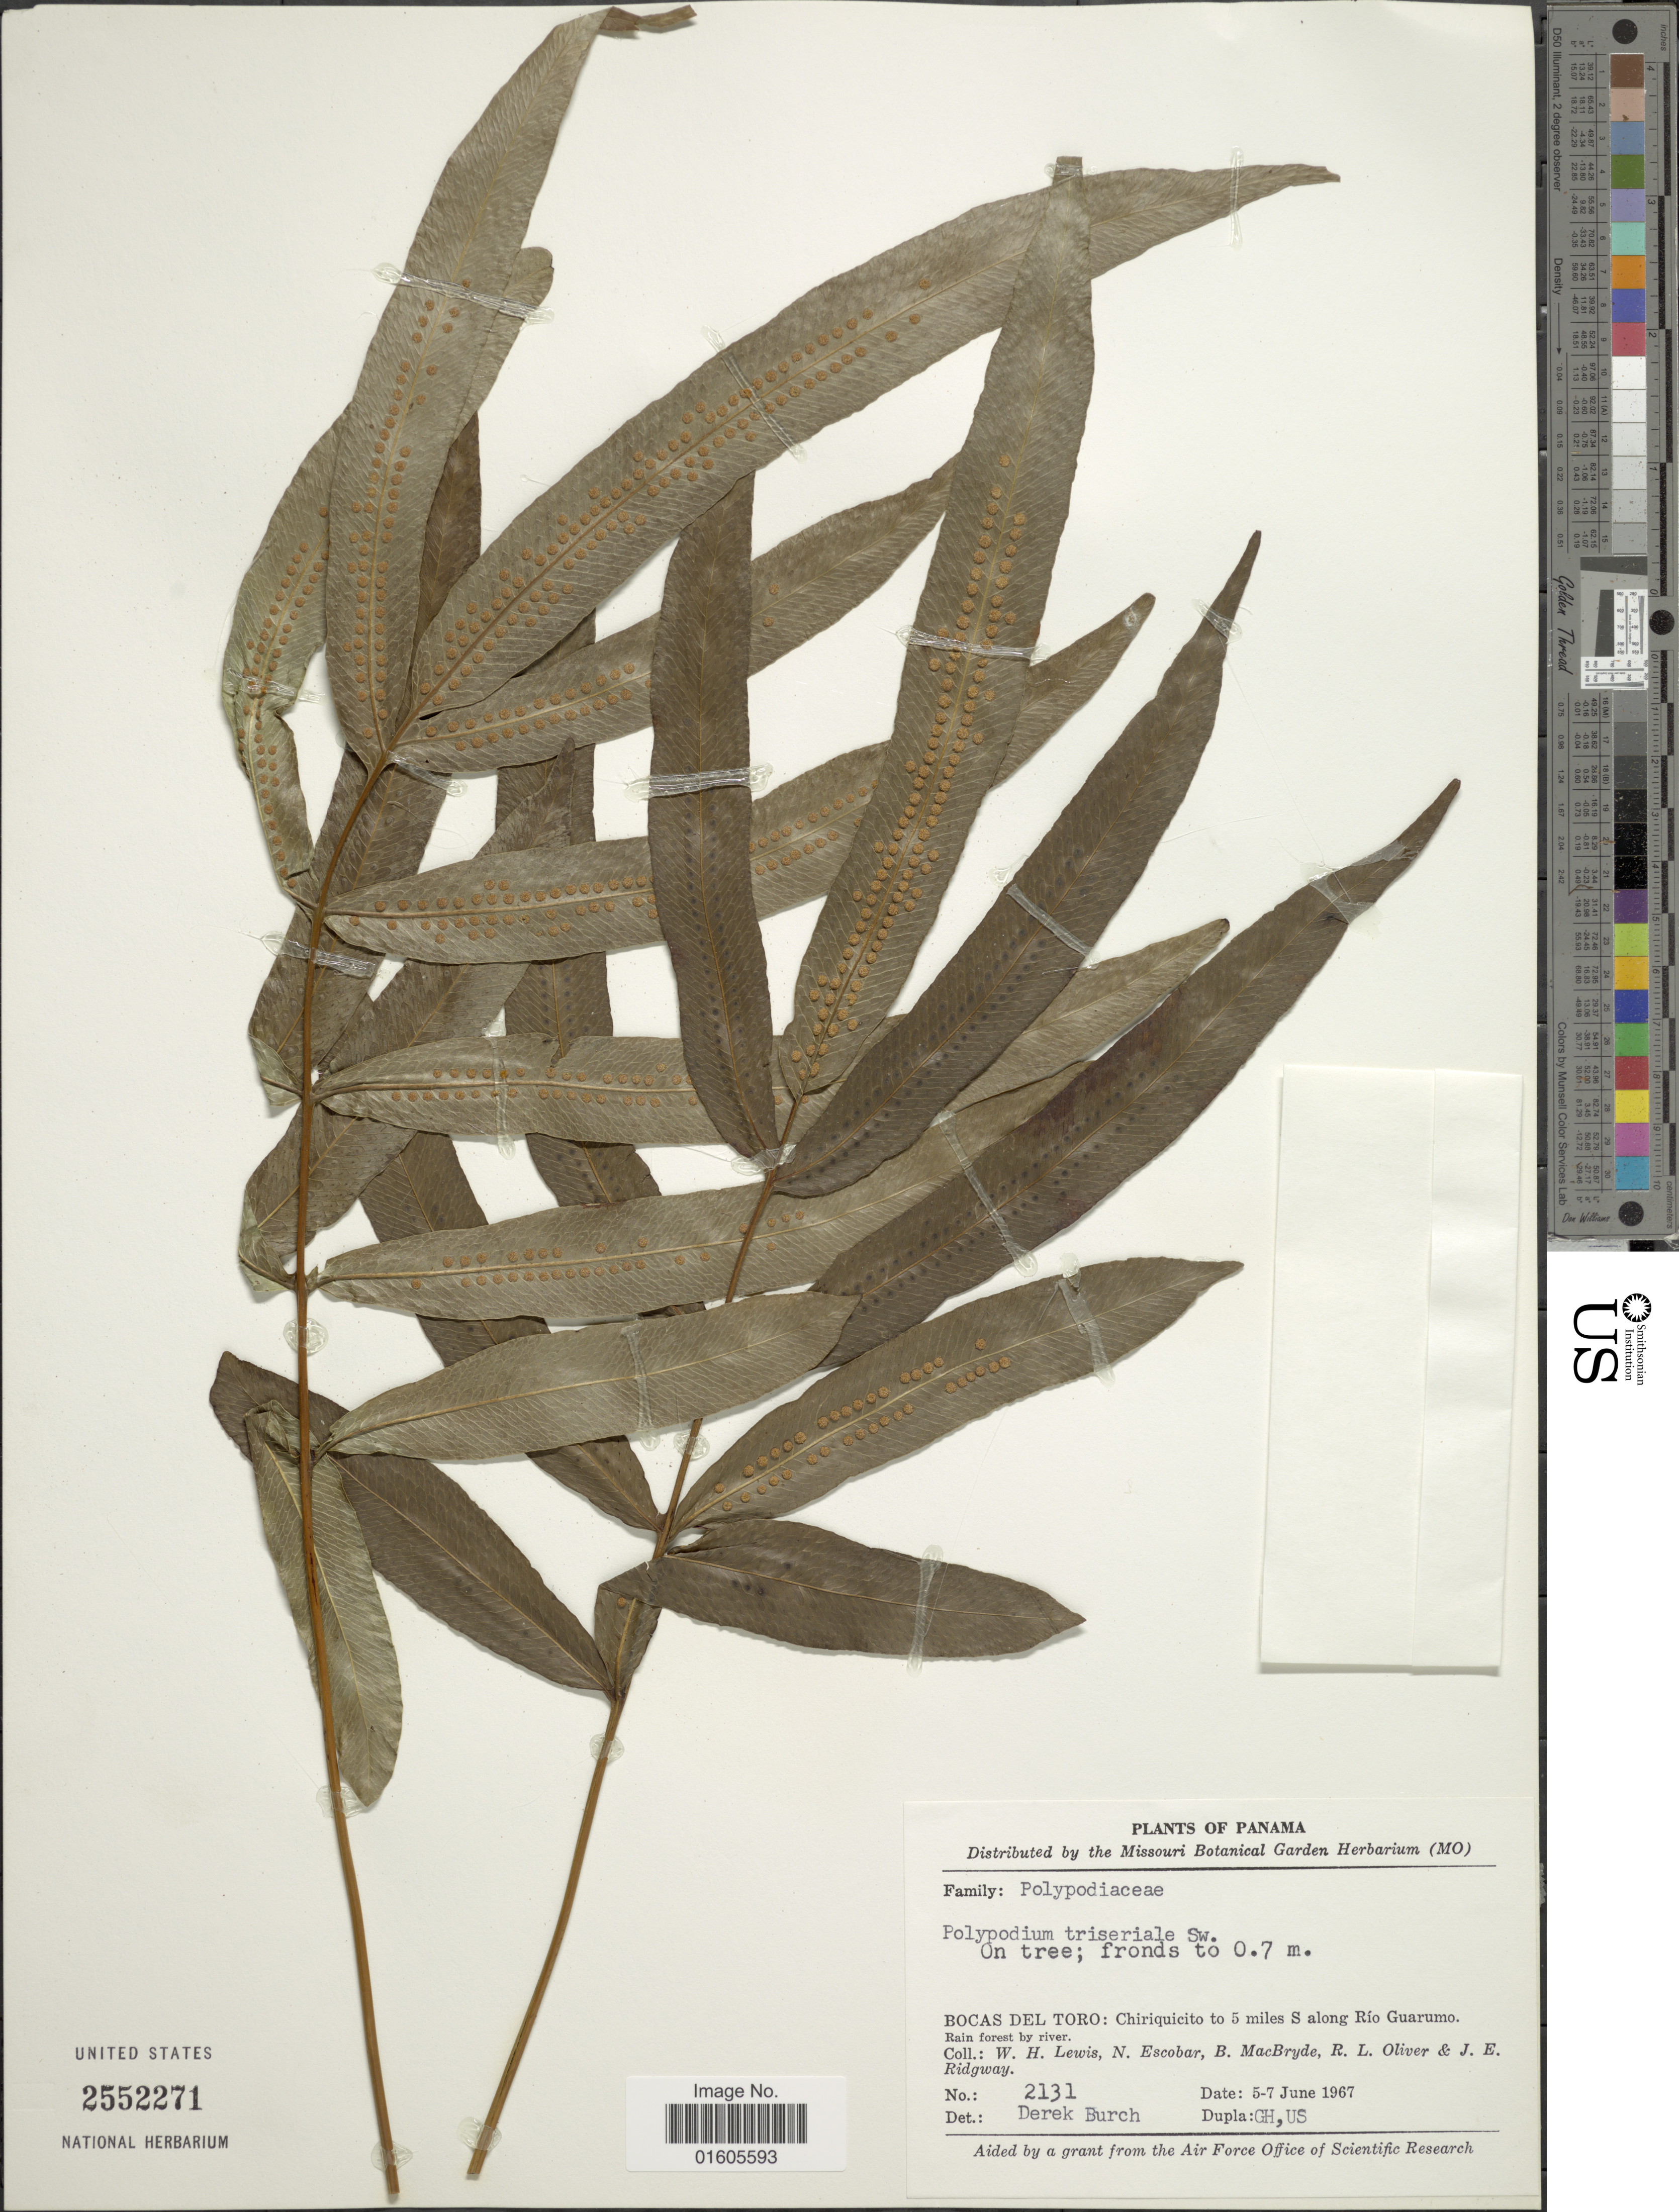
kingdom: Plantae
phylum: Tracheophyta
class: Polypodiopsida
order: Polypodiales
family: Polypodiaceae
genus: Serpocaulon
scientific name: Serpocaulon triseriale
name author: (Sw.) A.R. Sm.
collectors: W. H. Lewis, N. Escobar, B. MacBryde, R. Oliver & J. Ridgway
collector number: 2131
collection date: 1967-06-05/1967-06-07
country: Panama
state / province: Bocas del Toro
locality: Chiriquicito to 5 miles S along Río Guarumo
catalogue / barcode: US 2552271